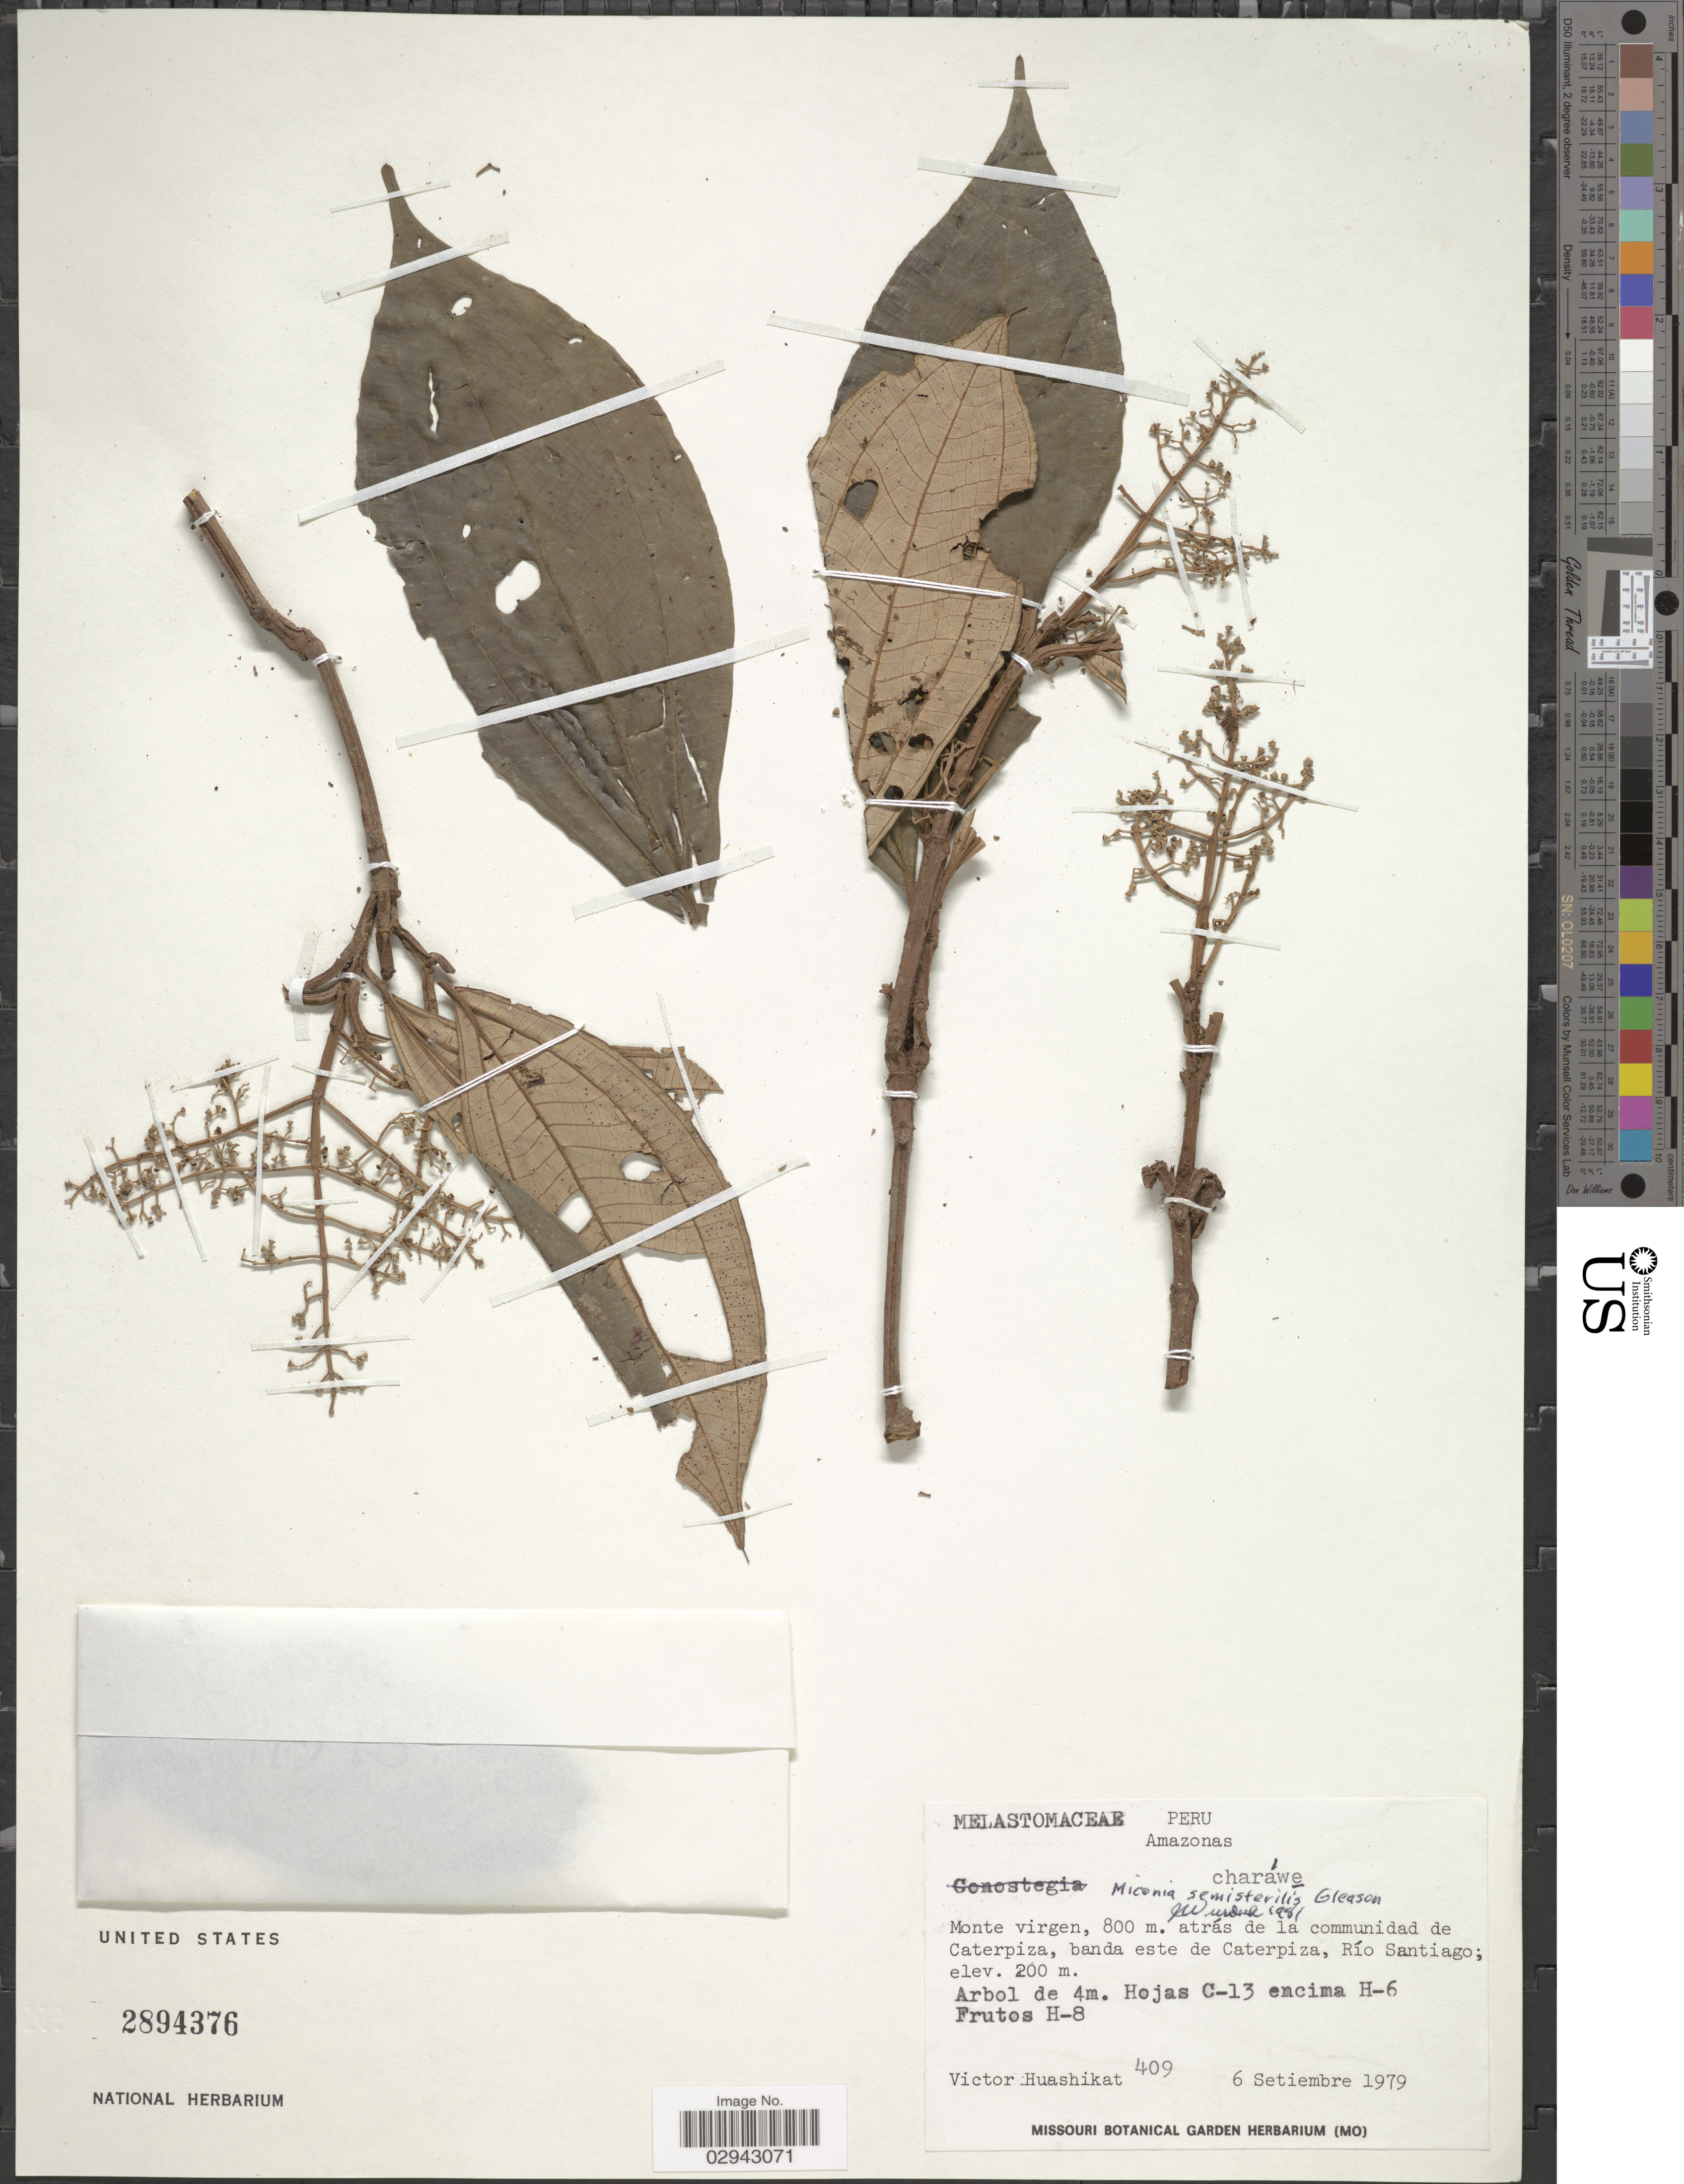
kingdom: Plantae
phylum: Tracheophyta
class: Magnoliopsida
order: Myrtales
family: Melastomataceae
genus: Miconia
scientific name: Miconia semisterilis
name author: Gleason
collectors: V. Huashikat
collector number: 409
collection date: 1979-09-06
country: Peru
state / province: Amazonas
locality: Monte virgen, 800 m. atrás de la communidad de Caterpiza, banda este de Caterpiza, Río Santiago.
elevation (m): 200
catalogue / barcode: US 2894376